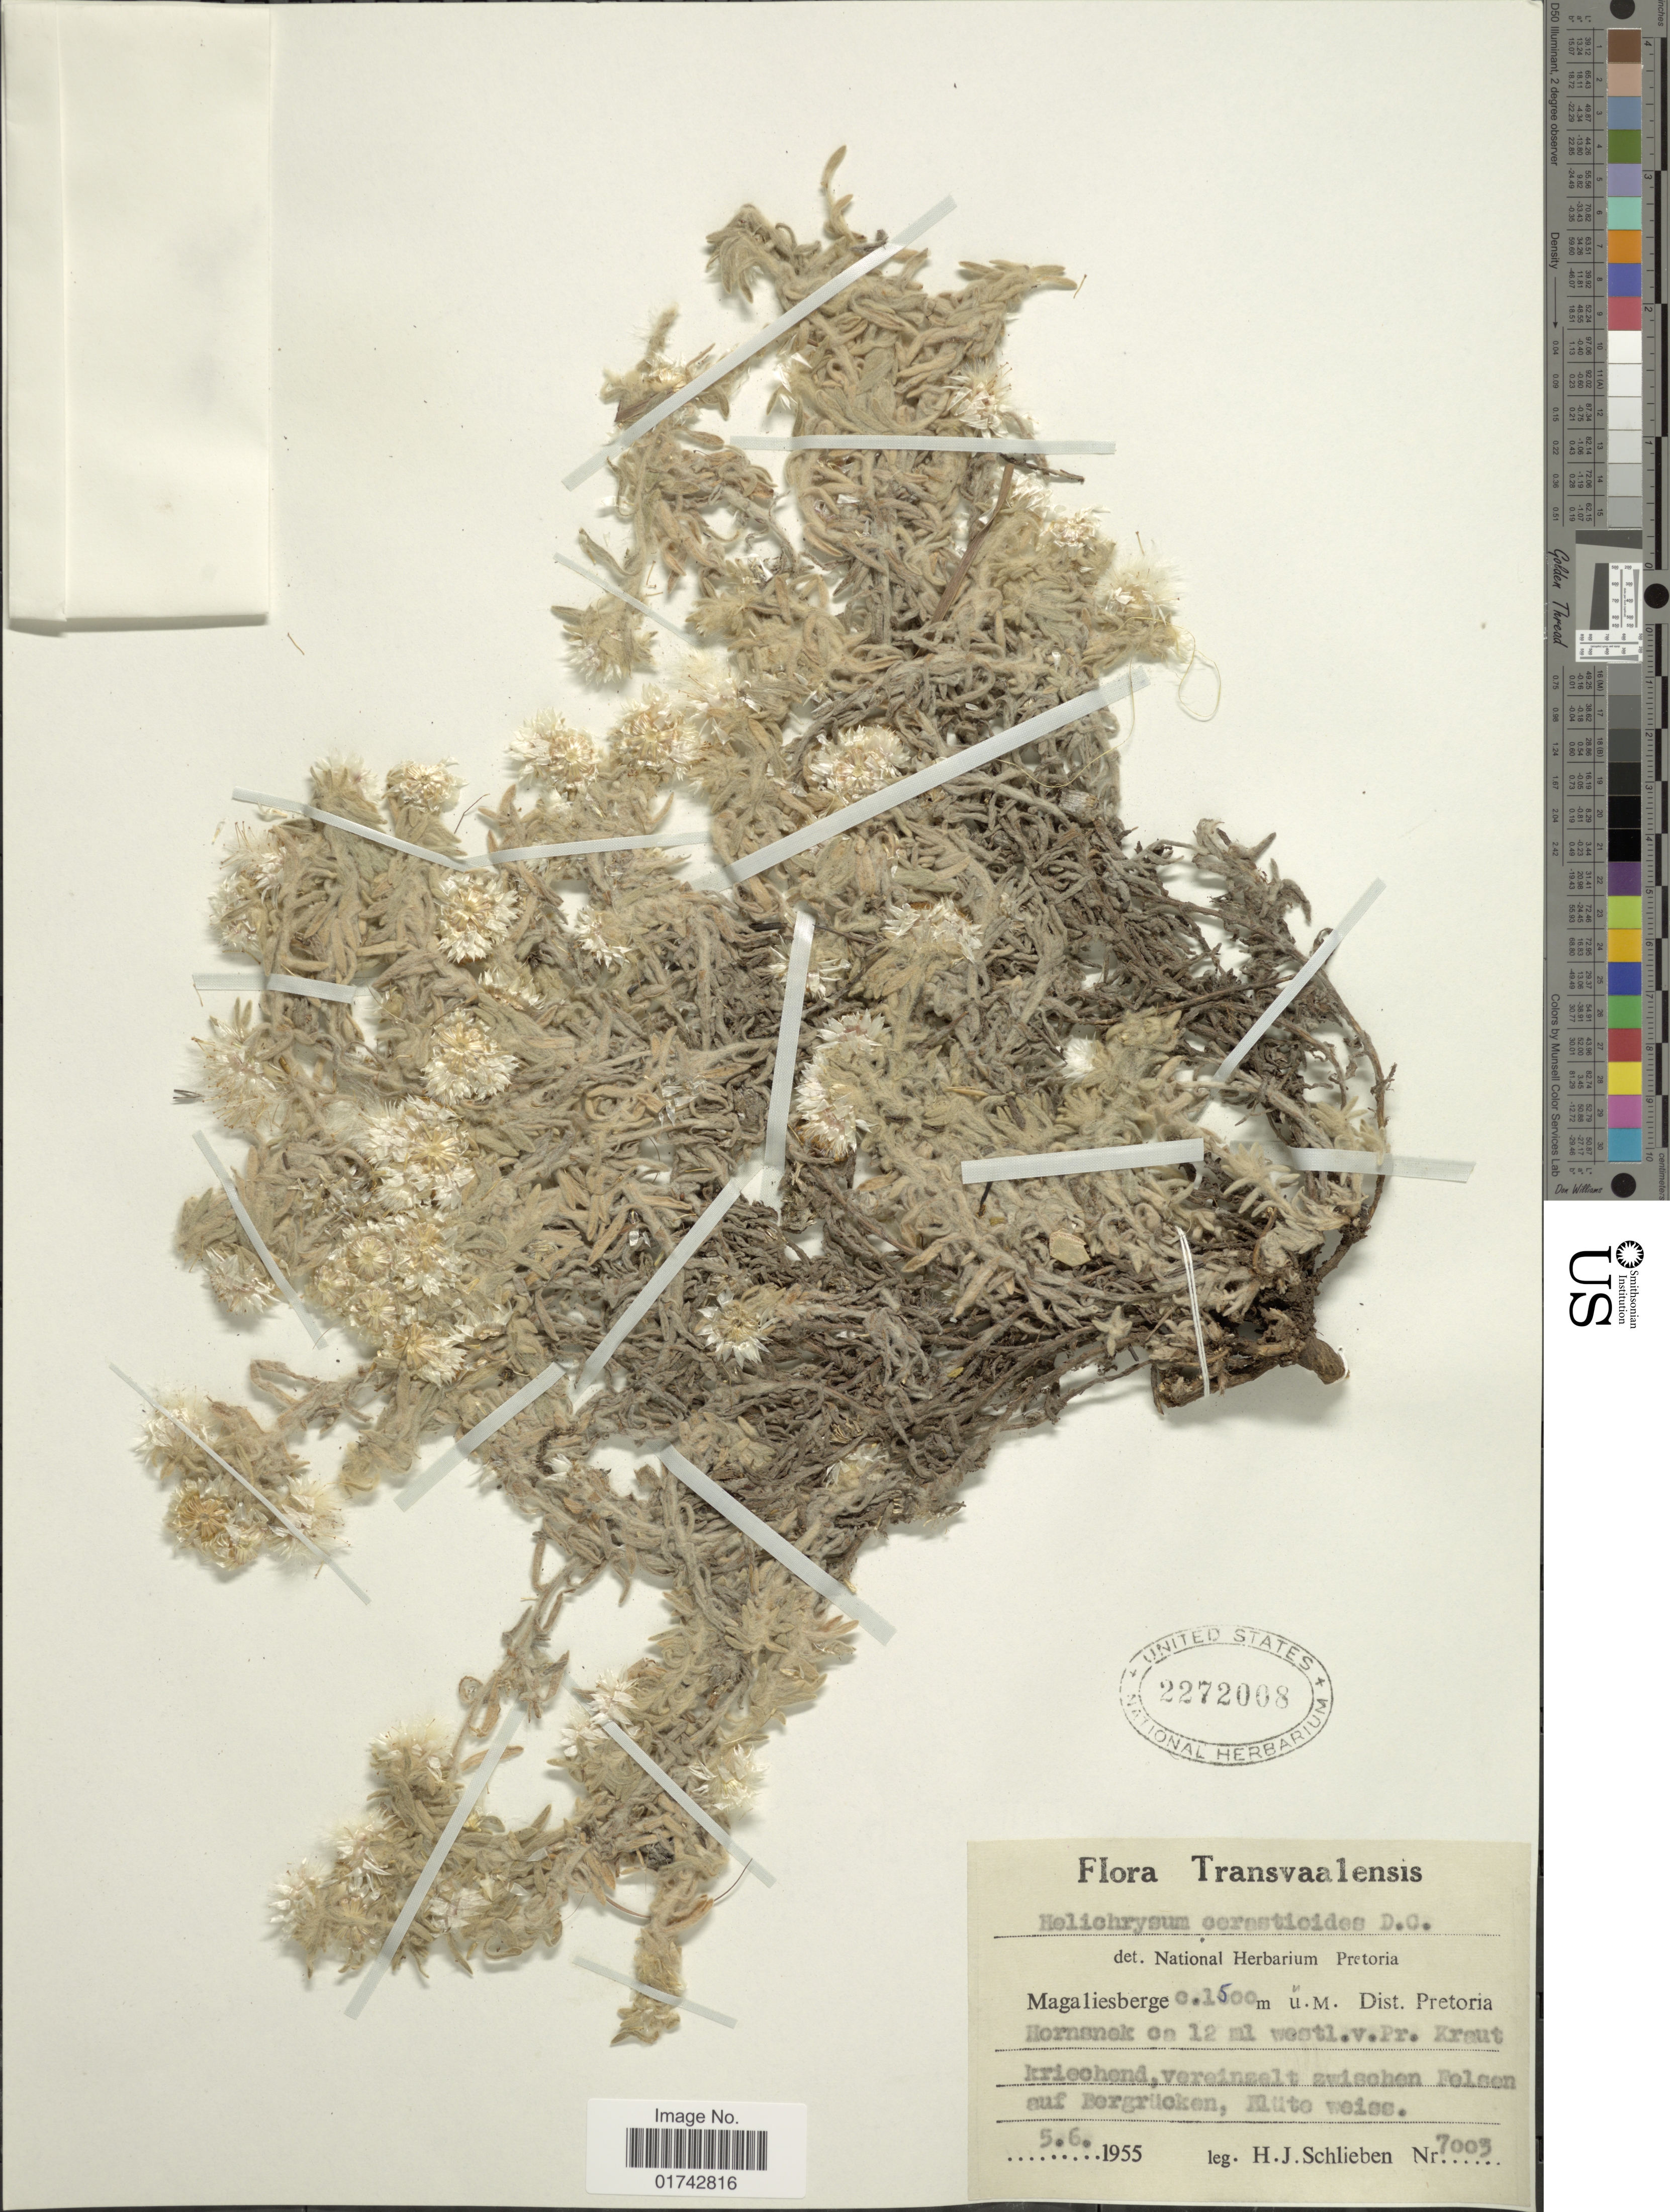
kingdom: Plantae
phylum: Tracheophyta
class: Magnoliopsida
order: Asterales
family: Asteraceae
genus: Helichrysum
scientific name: Helichrysum cerastioides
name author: DC.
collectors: H. J. Schlieben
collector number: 7003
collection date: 1955-06-05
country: South Africa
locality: Transvaalensis. Magaliesberge. Dist. Pretoria. Hornsnek ca 12 ml westl. v. Pr. Kraut kriechend, vereinzelt zwischen Felsen auf Bergrücken, Blüte weiss.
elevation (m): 1500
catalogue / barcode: US 2272008